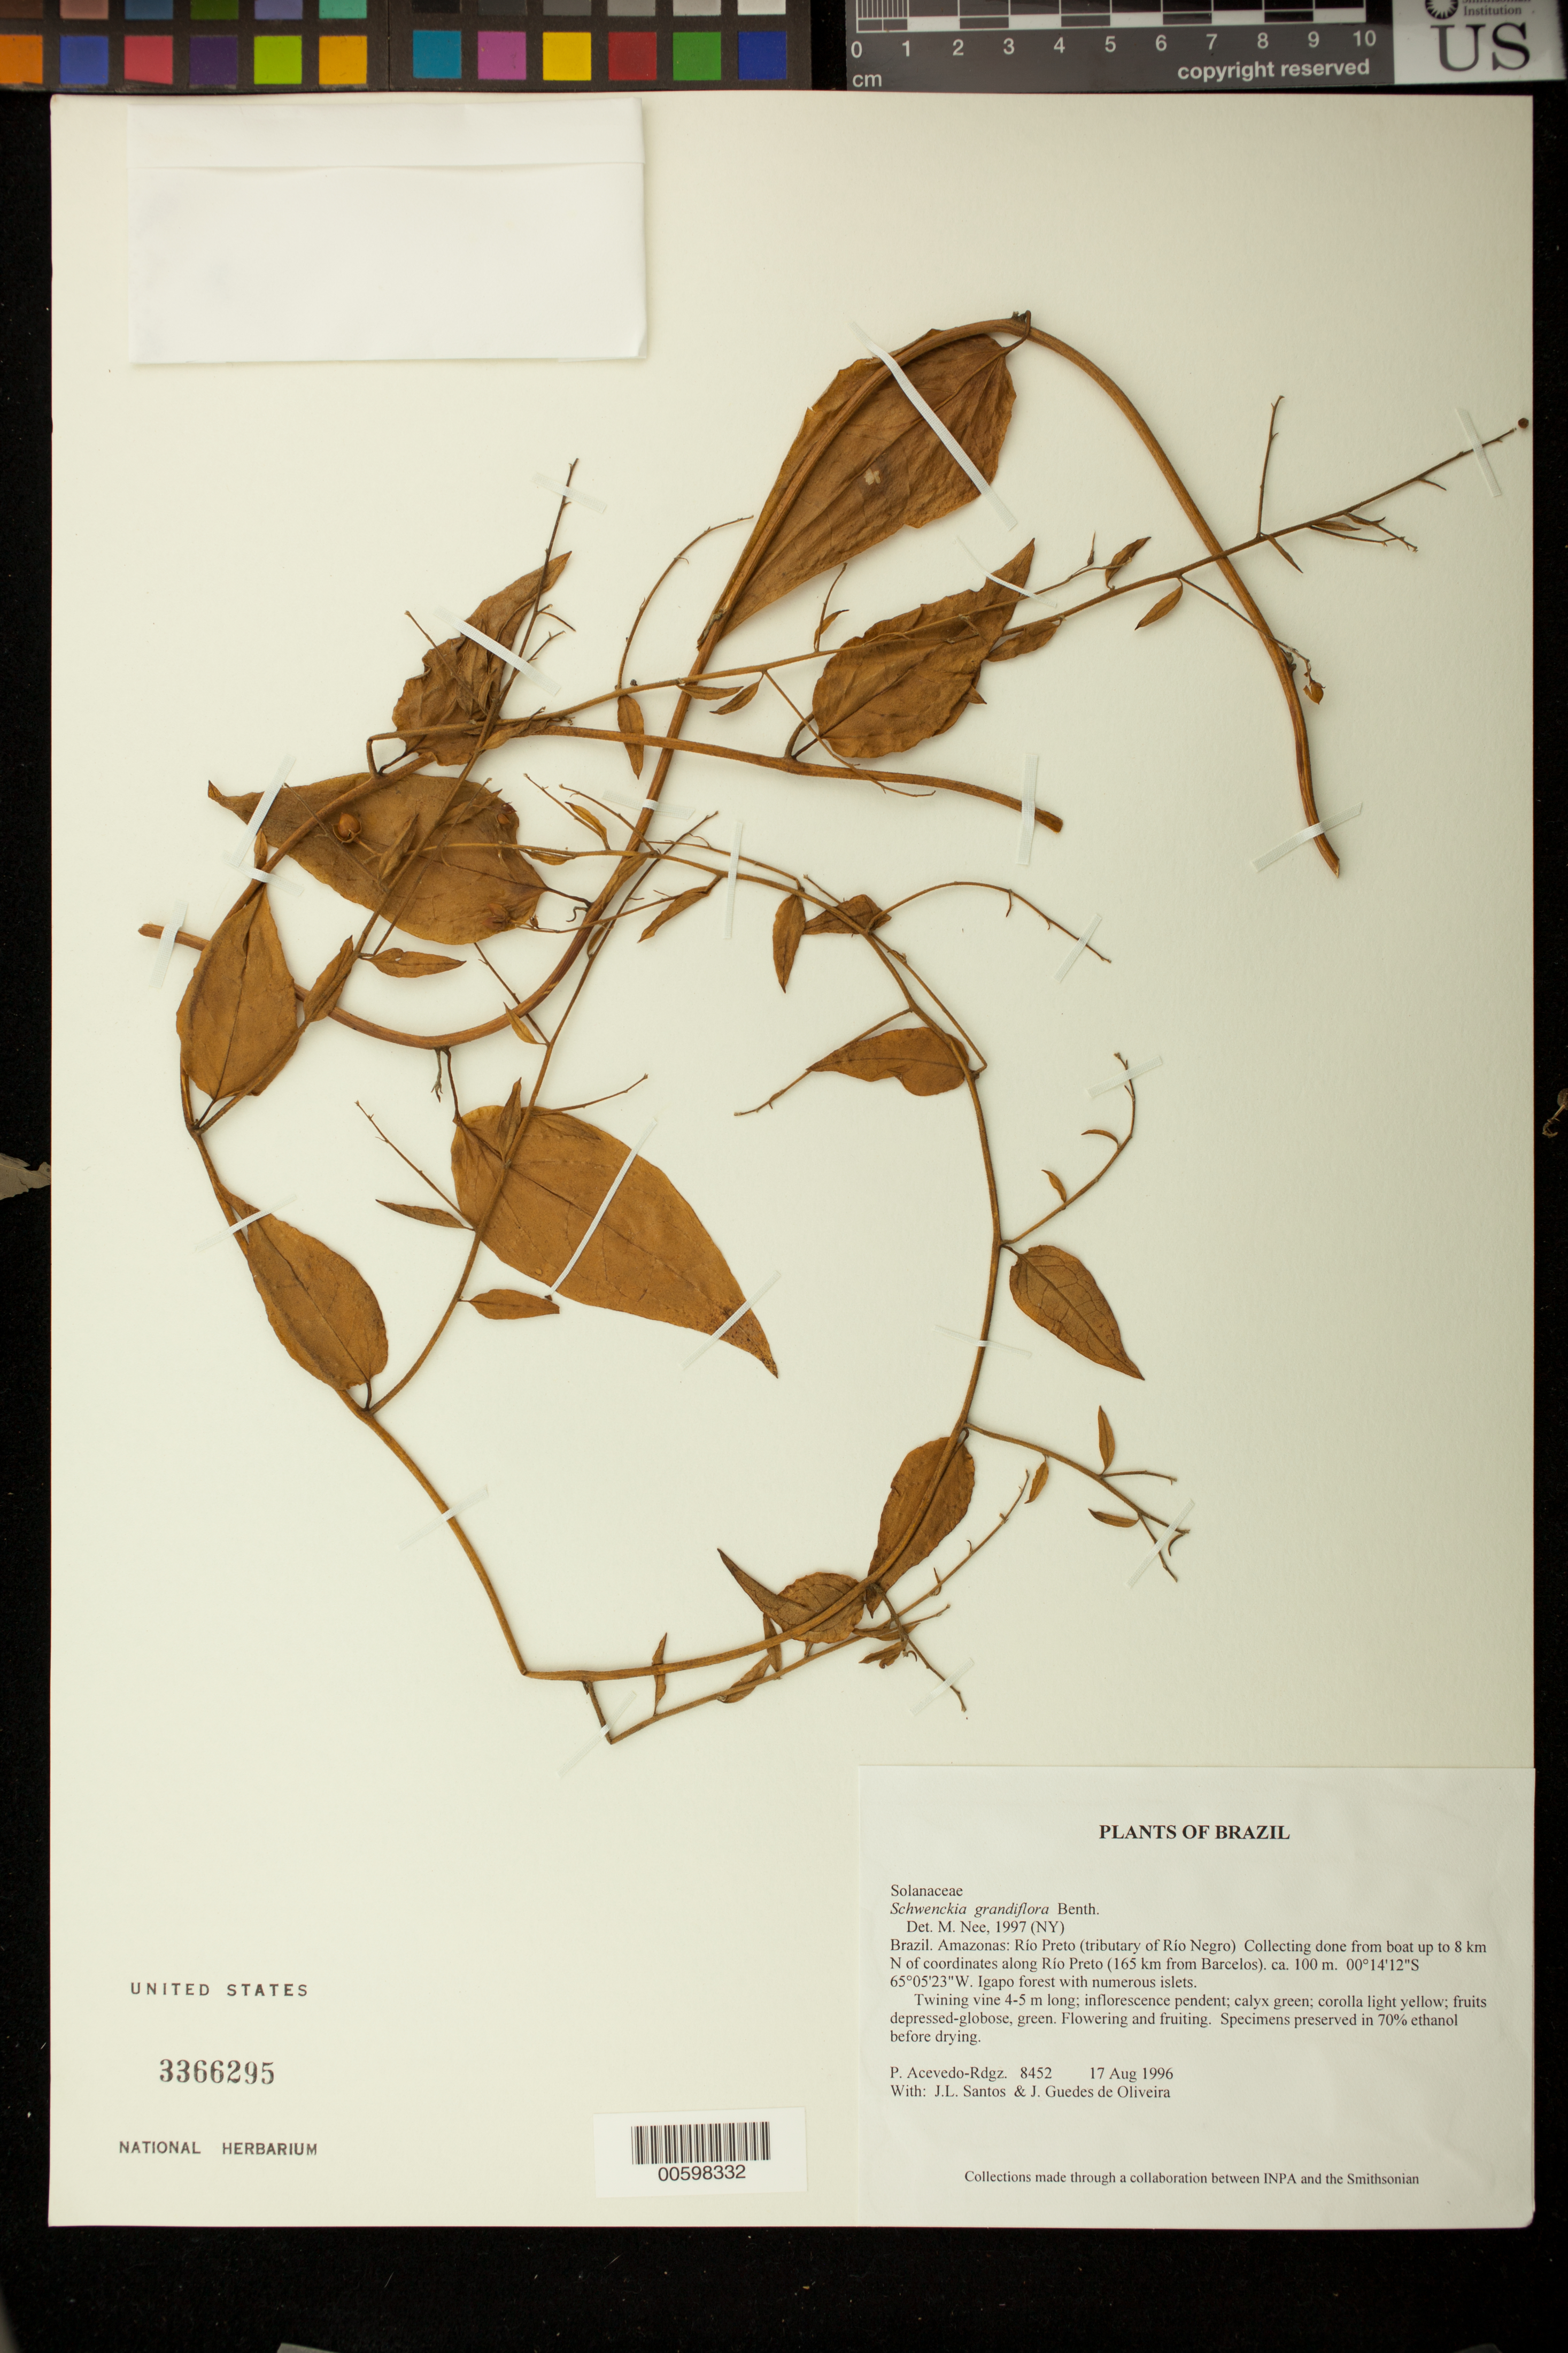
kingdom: Plantae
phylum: Tracheophyta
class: Magnoliopsida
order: Solanales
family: Solanaceae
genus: Schwenckia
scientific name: Schwenckia grandiflora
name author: Benth.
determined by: Nee, Michael H.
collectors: P. Acevedo-Rodr., J. L. Santos & J. Guedes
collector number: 8452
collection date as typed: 17 Aug 1996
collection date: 1996-08-17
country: Brazil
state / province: Amazonas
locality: Amazonas: Río Preto (tributary of Río Negro) Collecting done from boat up to 8 km N of coordinates along Río Preto (165 km from Barcelos).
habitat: Igapo forest with numerous islets.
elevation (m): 100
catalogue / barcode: US 3366295